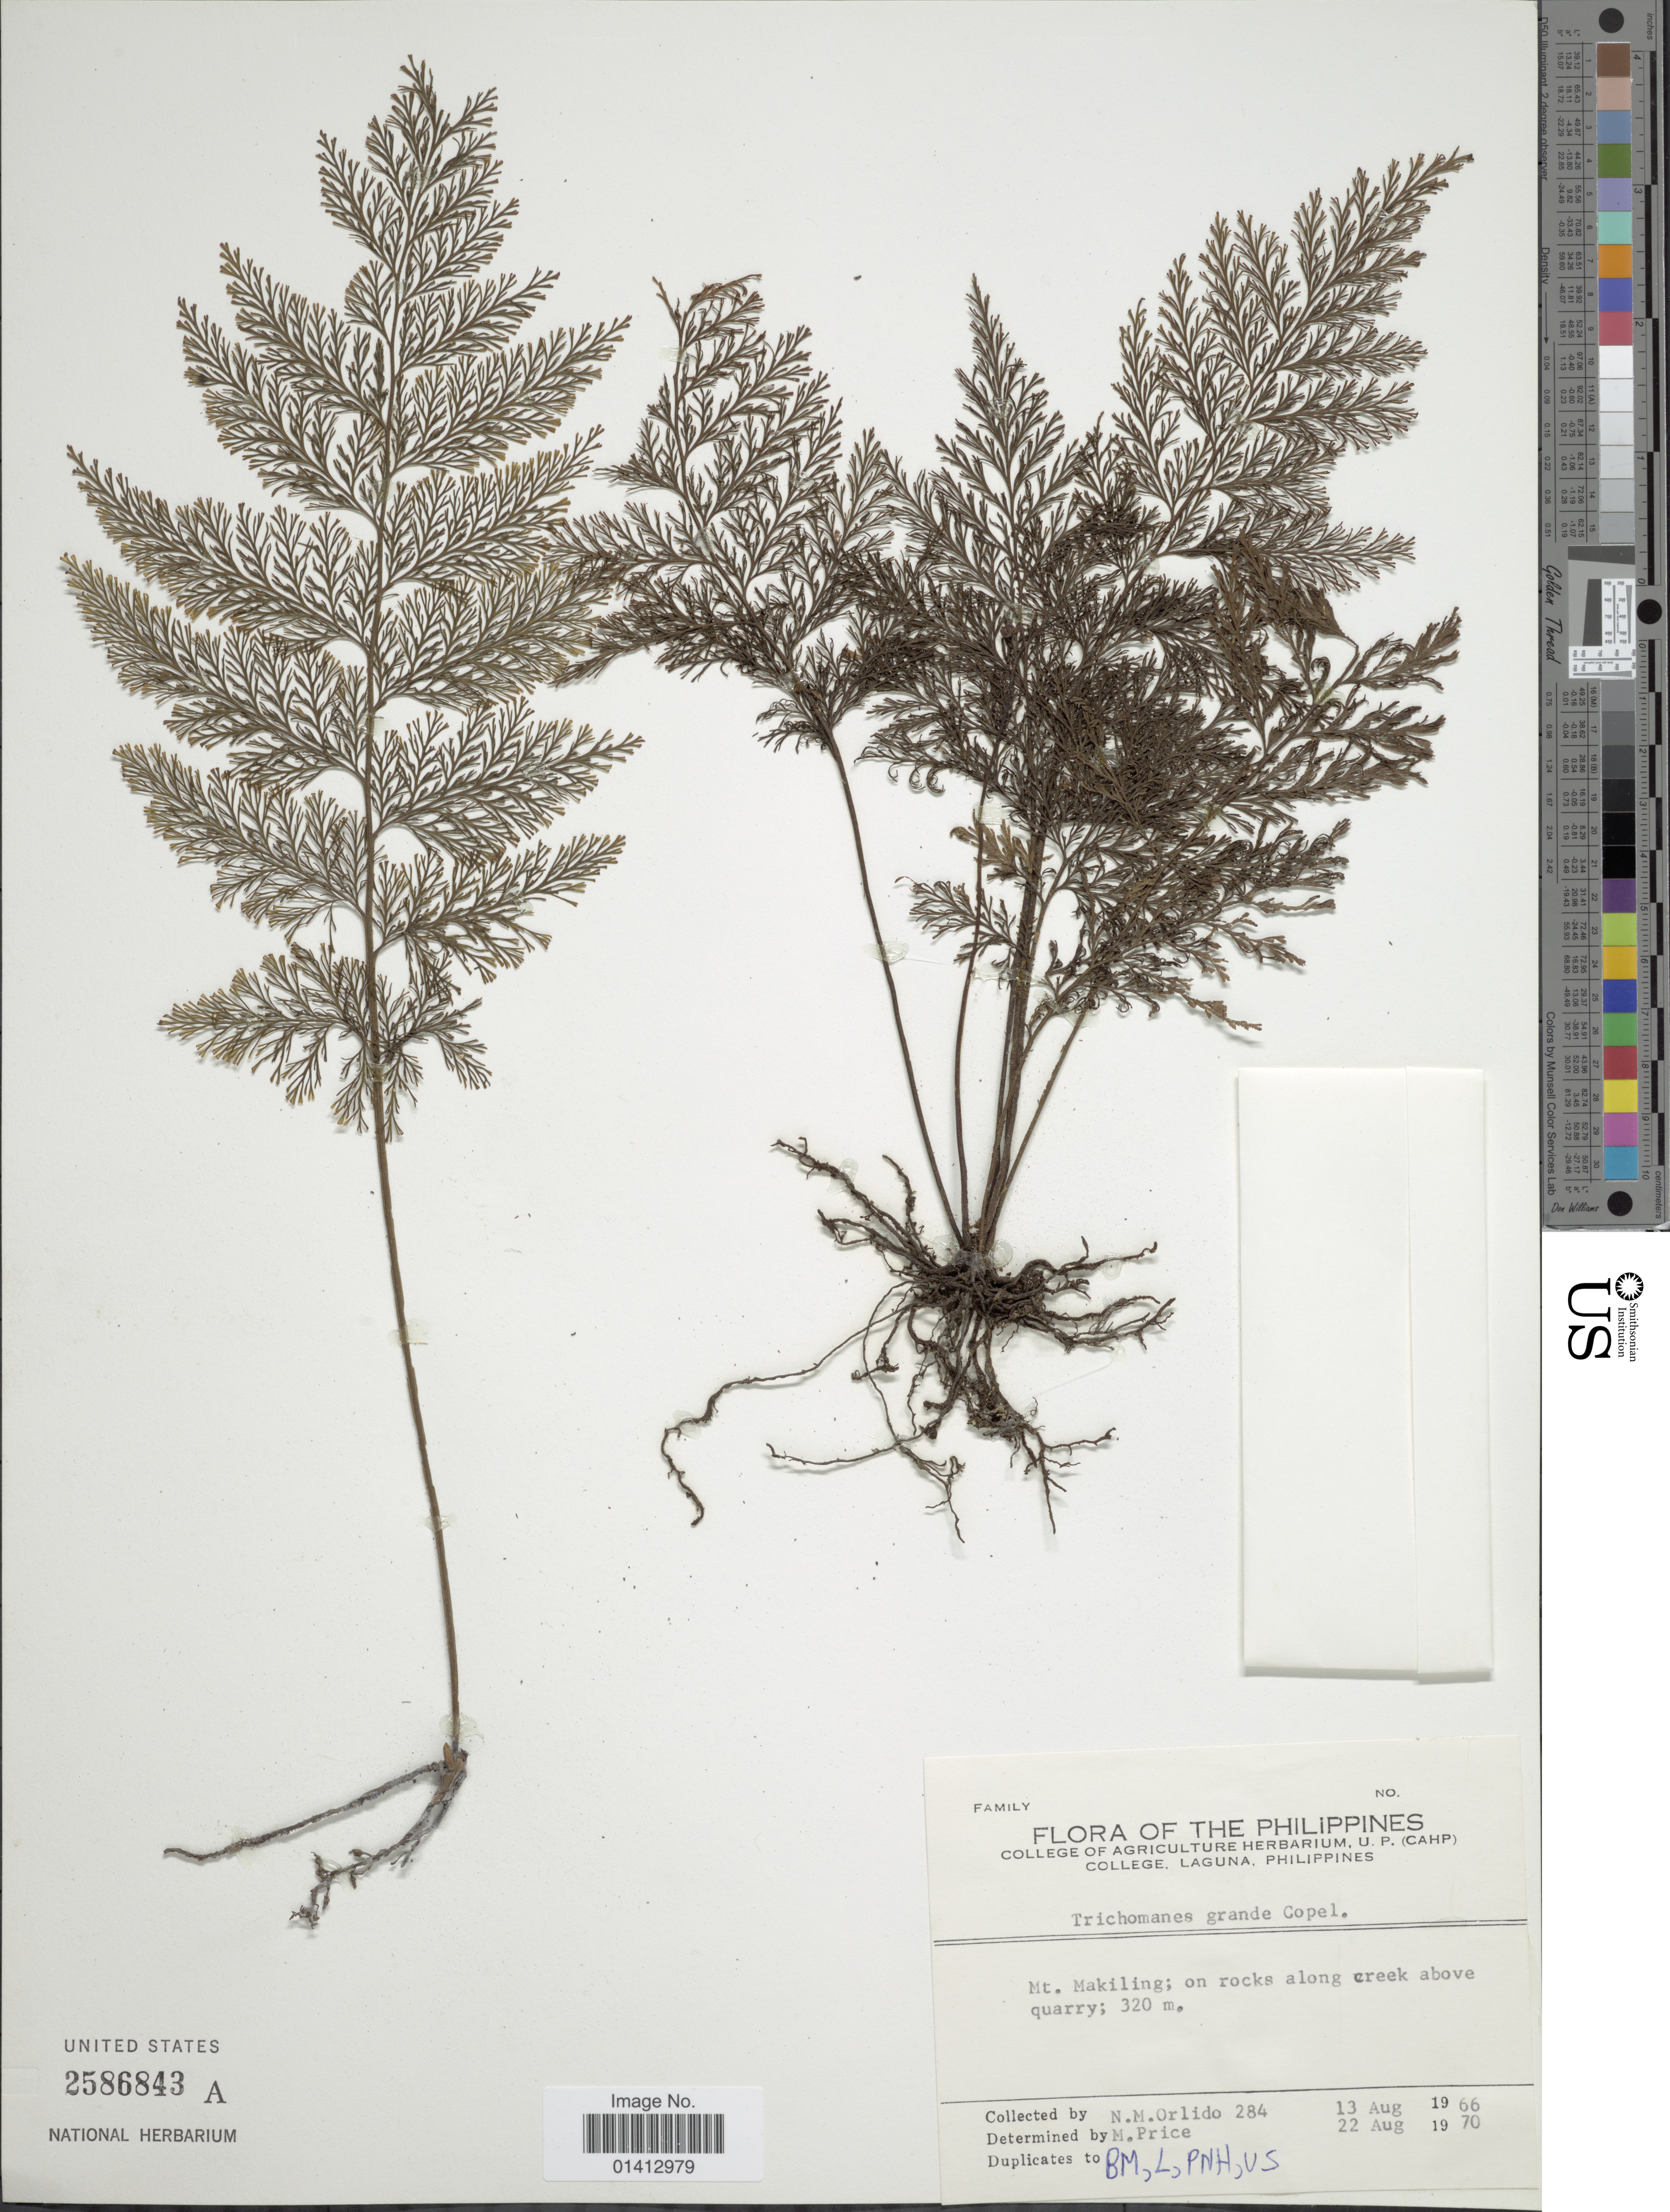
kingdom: Plantae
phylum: Tracheophyta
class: Polypodiopsida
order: Hymenophyllales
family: Hymenophyllaceae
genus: Crepidomanes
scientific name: Crepidomanes grande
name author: (Copel.) Ebihara & K. Iwats.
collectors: N. Orlido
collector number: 284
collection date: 1966-08-13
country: Philippines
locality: Mt Makiling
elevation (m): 320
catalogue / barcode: US 2586843A